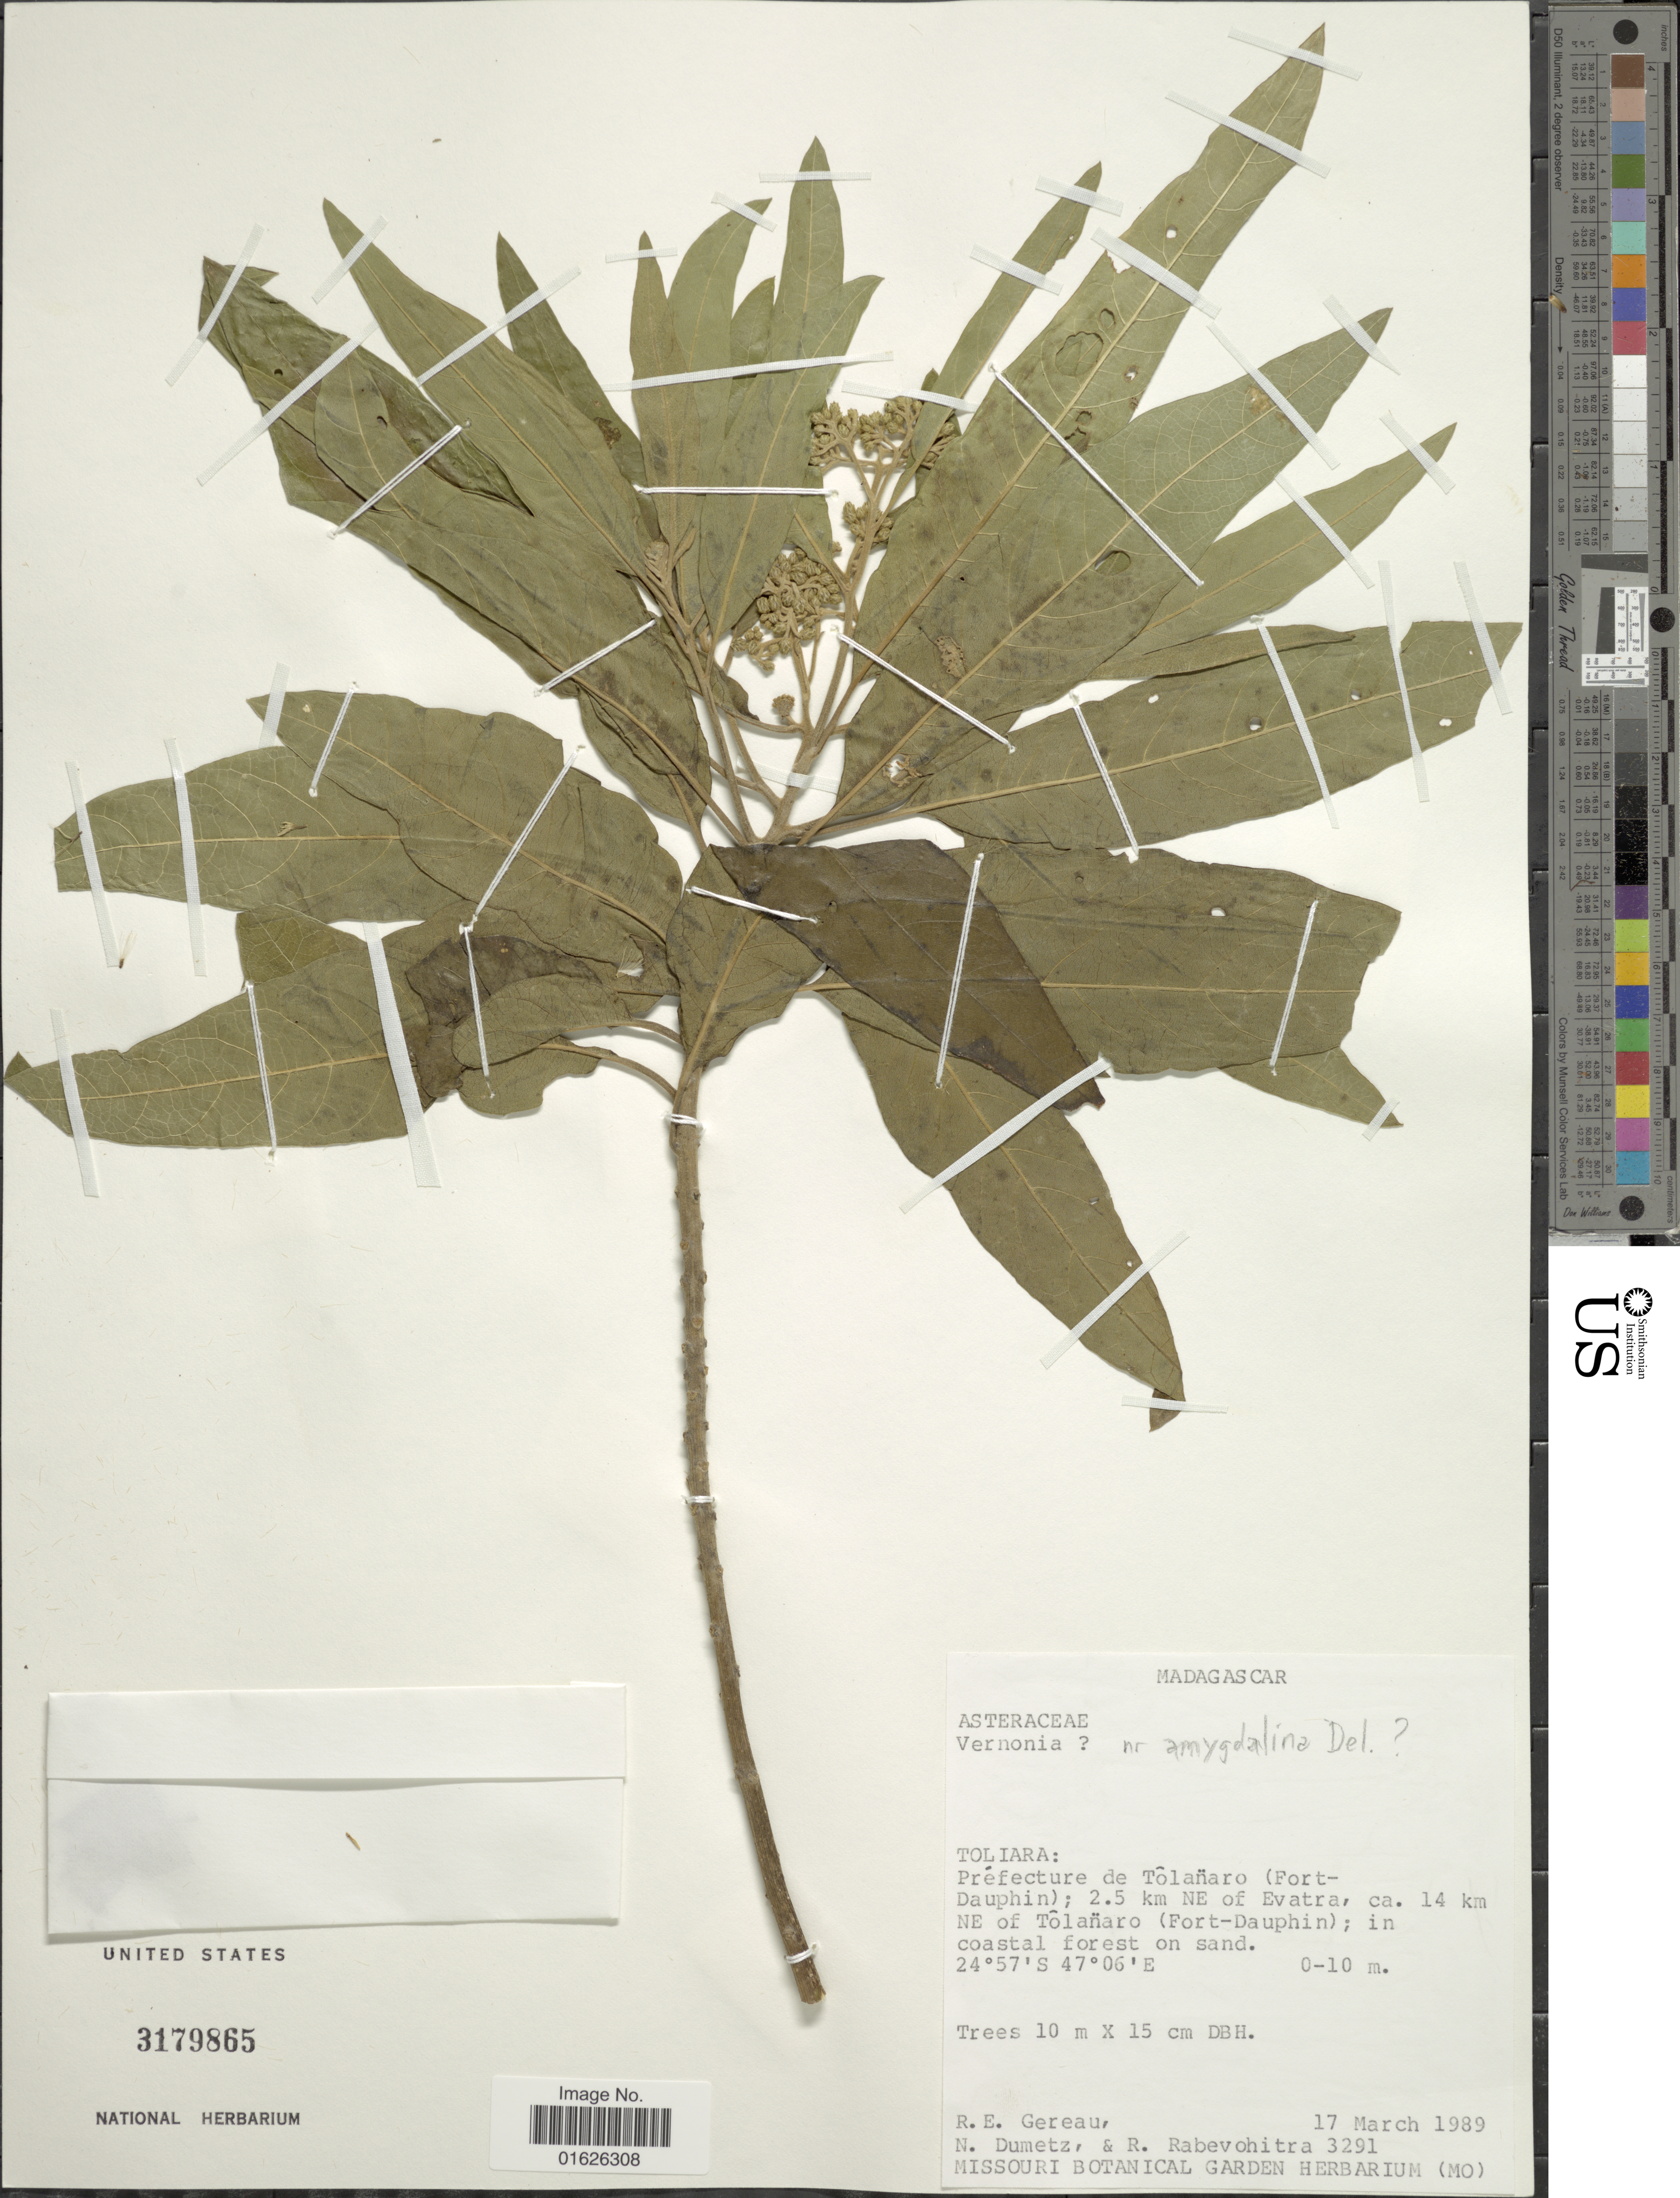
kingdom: Plantae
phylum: Tracheophyta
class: Magnoliopsida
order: Asterales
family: Asteraceae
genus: Gymnanthemum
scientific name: Gymnanthemum amygdalinum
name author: (Delile) Sch. Bip. ex Walp.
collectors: R. Gereau, N. Dumetz & R. Rabevohitra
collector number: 3291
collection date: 1989-03-17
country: Madagascar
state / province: Anosy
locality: Prefecture de Tolanaro ( Fort - Dauphin ) ; 2.5 km NE of Evatra, ca 14 km NE of Tolanaro ( Fort - Dauphin ).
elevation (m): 0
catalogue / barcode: US 3179865